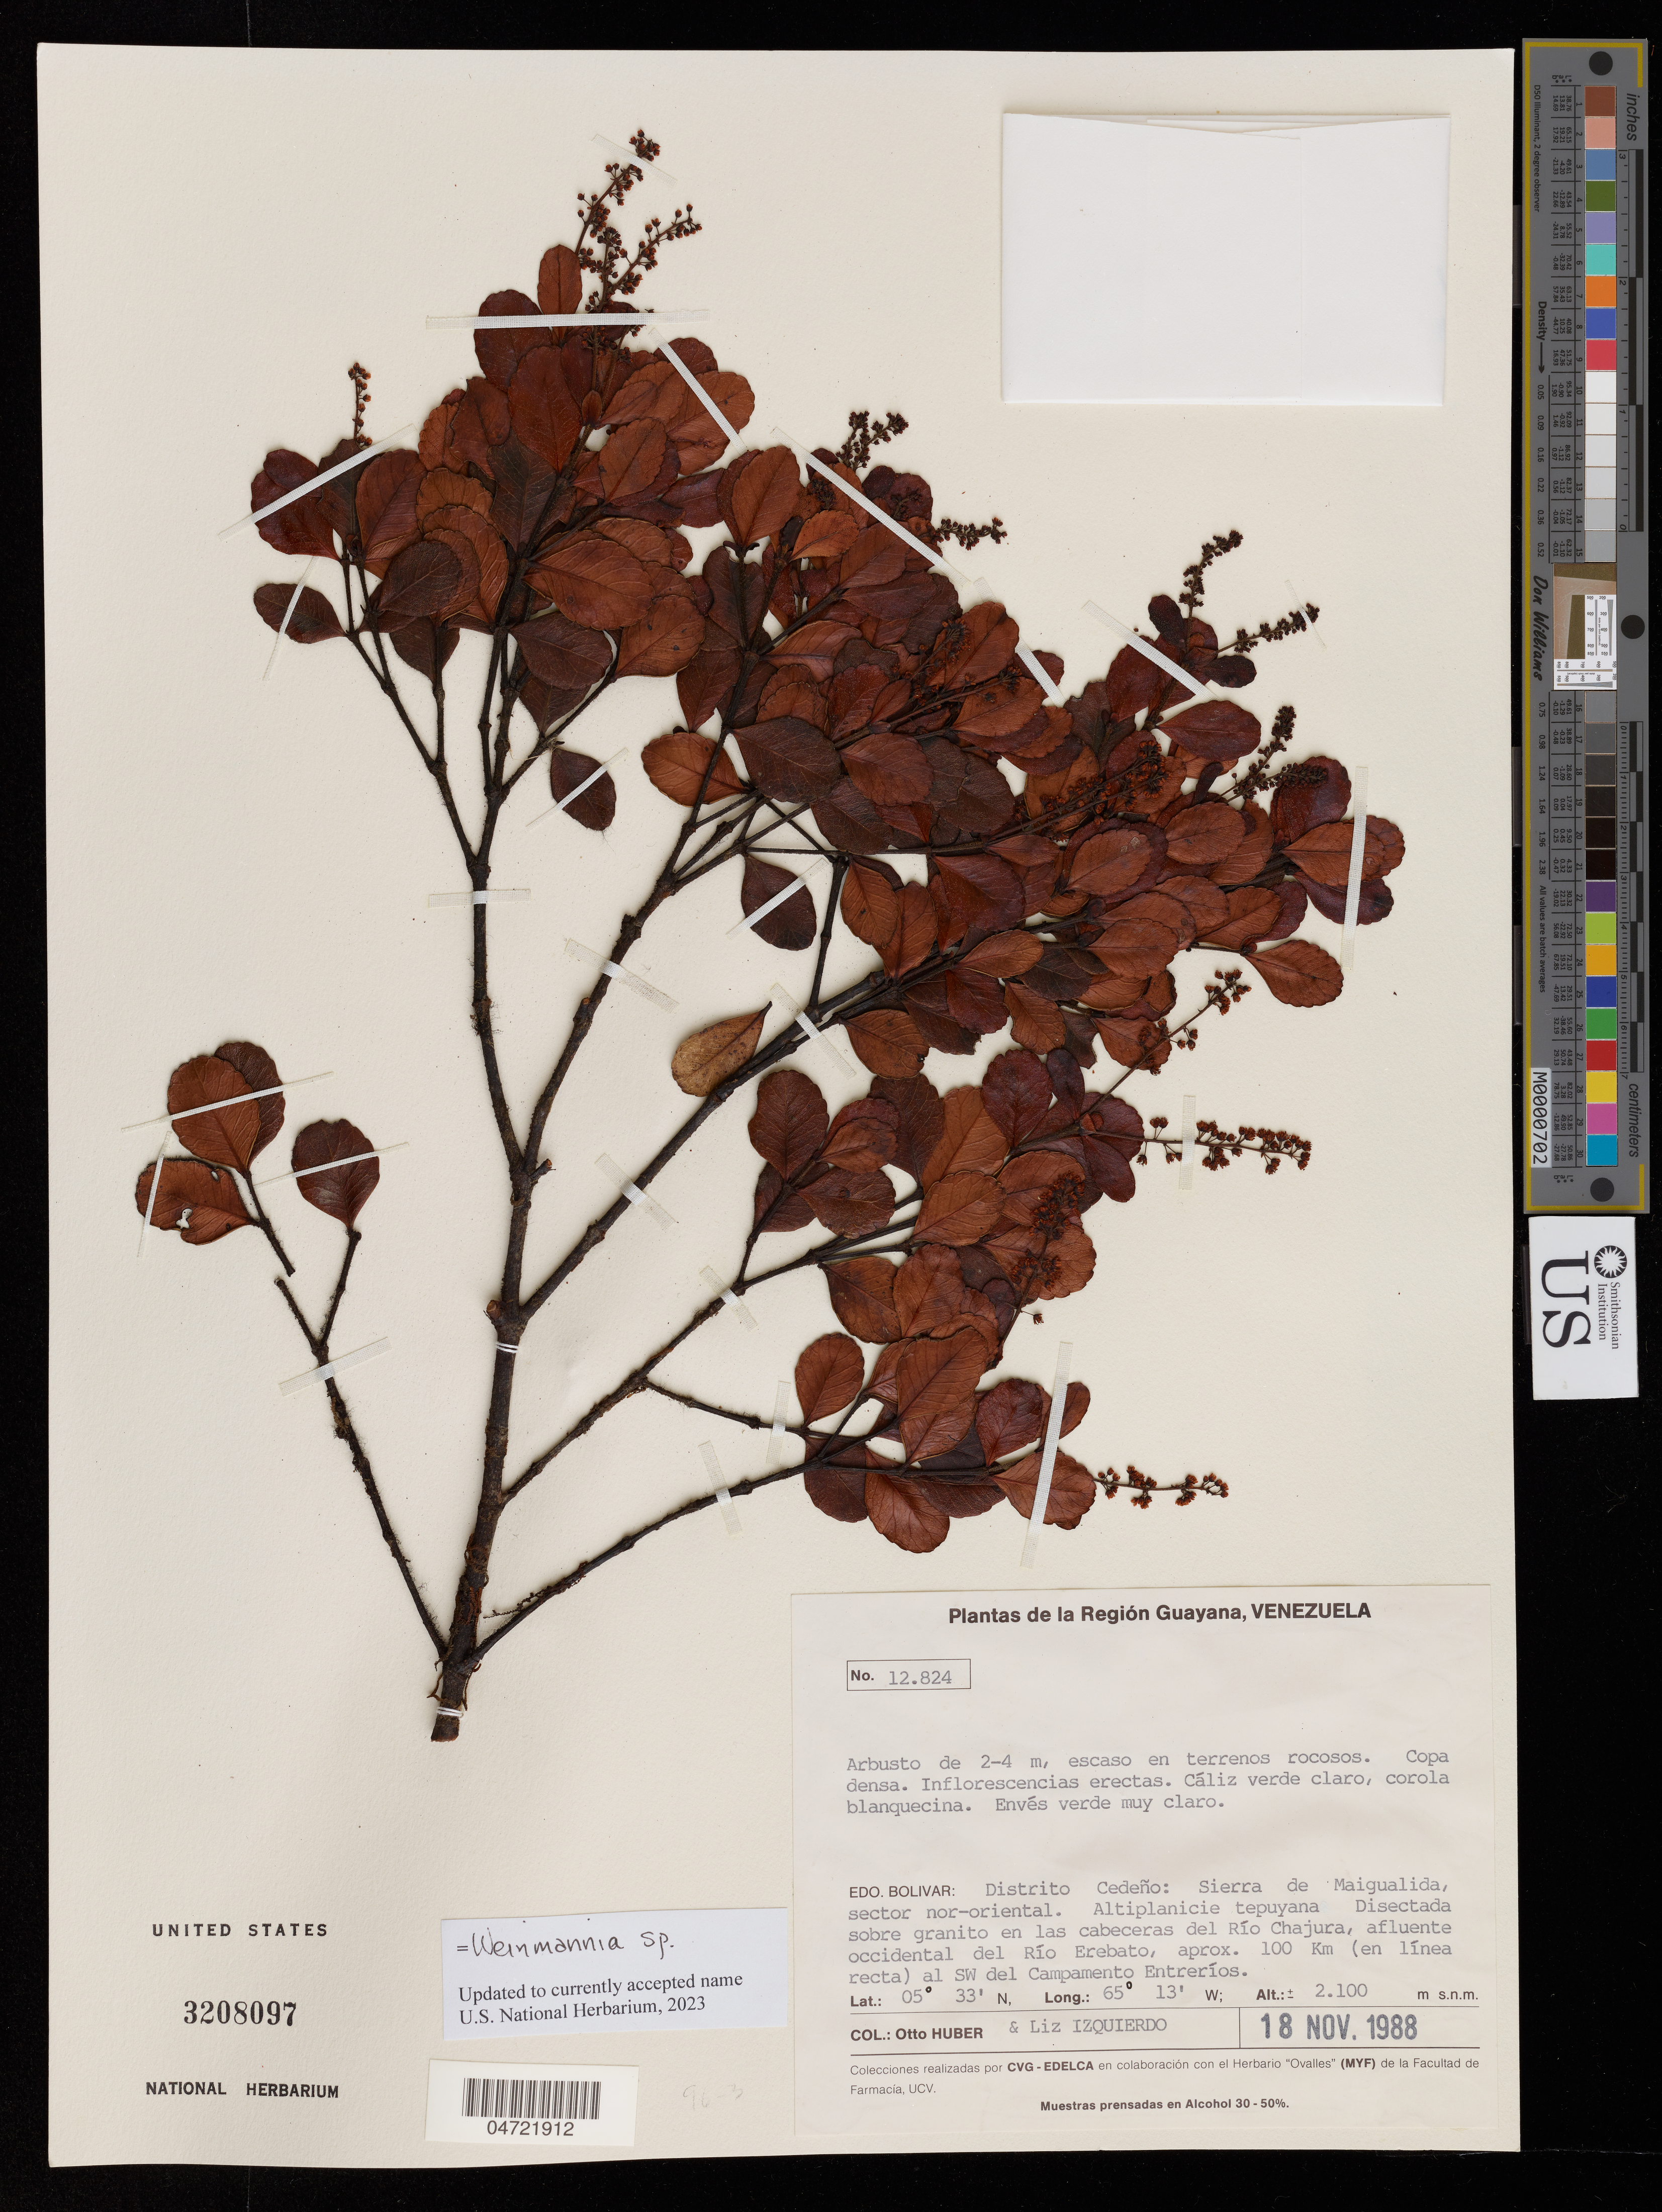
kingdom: Plantae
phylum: Tracheophyta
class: Magnoliopsida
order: Oxalidales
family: Cunoniaceae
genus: Weinmannia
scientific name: Weinmannia sp.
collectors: O. Huber & L. Izquierdo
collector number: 12824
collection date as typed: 18-Nov-88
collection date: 1988-11-18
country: Venezuela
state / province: Bolívar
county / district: Cedeño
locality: Sierra de Maigualida, sector nor-oriental, cabeceras del Río Chajura, afluente occidental del Río Erebato, aprox. 100 km al SW del Campamento EntreRíos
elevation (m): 2100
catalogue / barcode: US 3208097